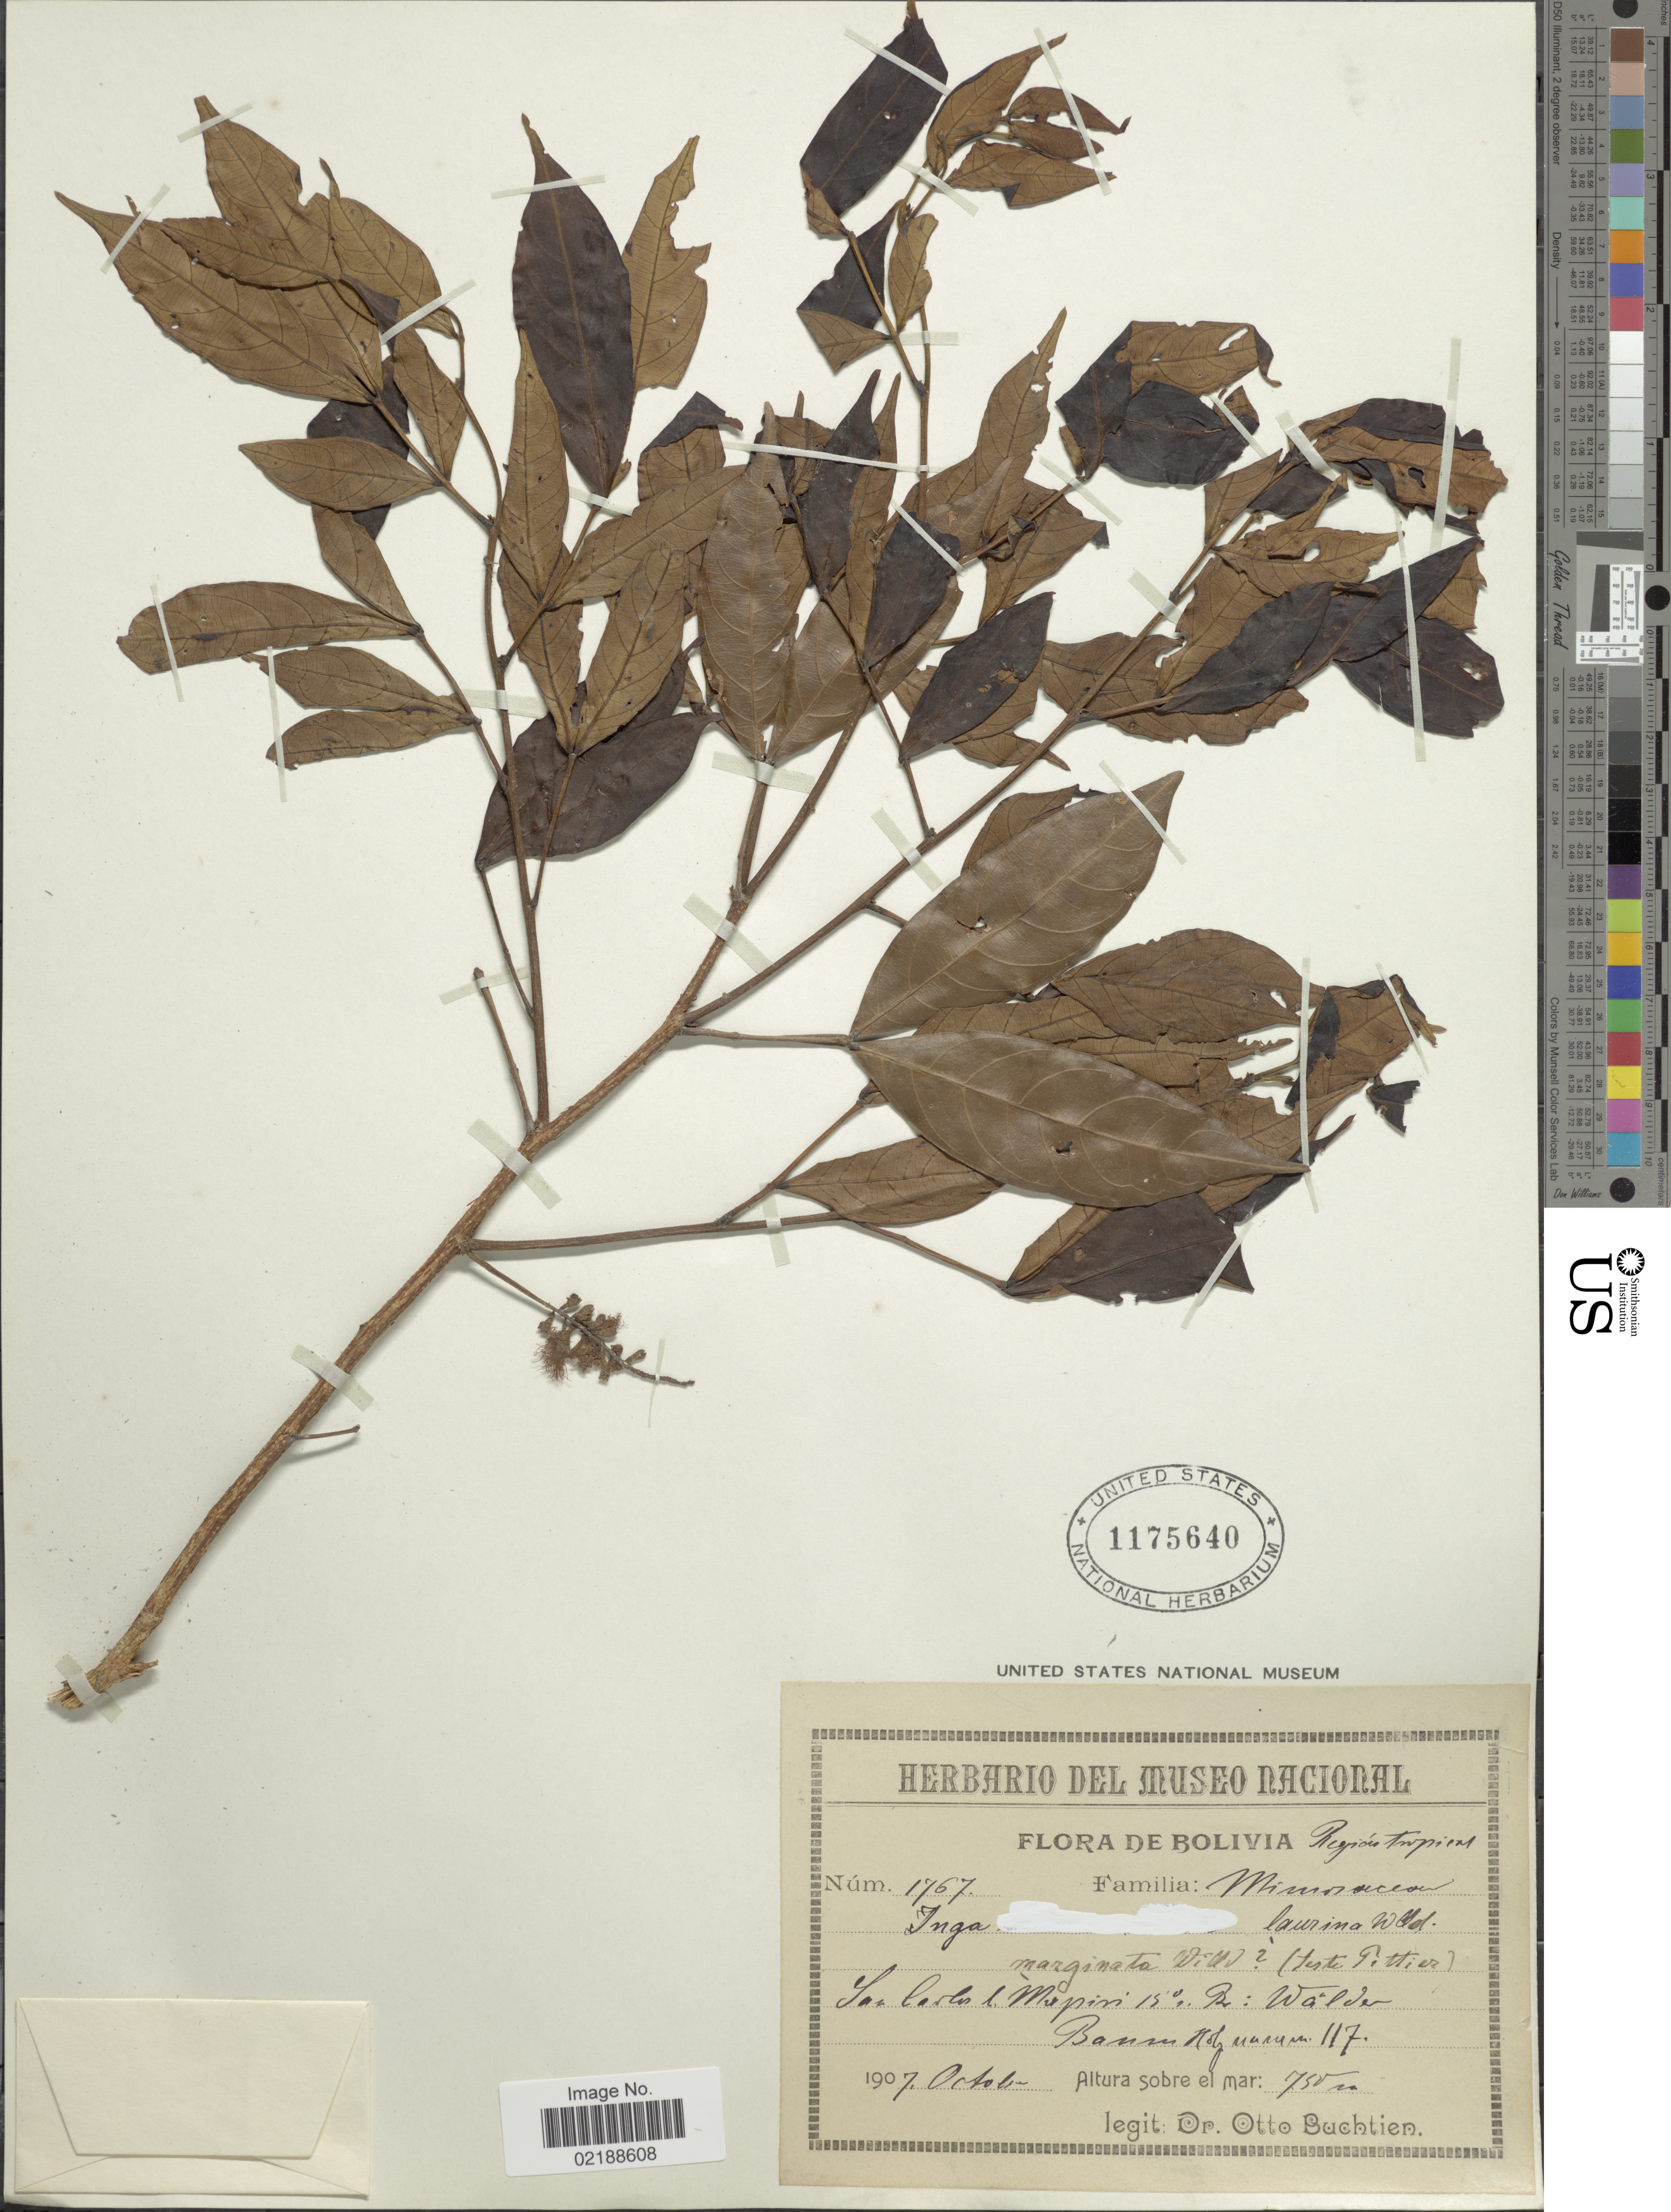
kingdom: Plantae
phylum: Tracheophyta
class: Magnoliopsida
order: Fabales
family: Fabaceae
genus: Inga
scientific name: Inga marginata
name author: Willd.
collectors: O. Buchtien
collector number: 1767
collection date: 1907-10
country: Bolivia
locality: Regio n tropical, San Carlos b. Mapiri 15º Br.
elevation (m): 750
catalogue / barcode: US 1175640